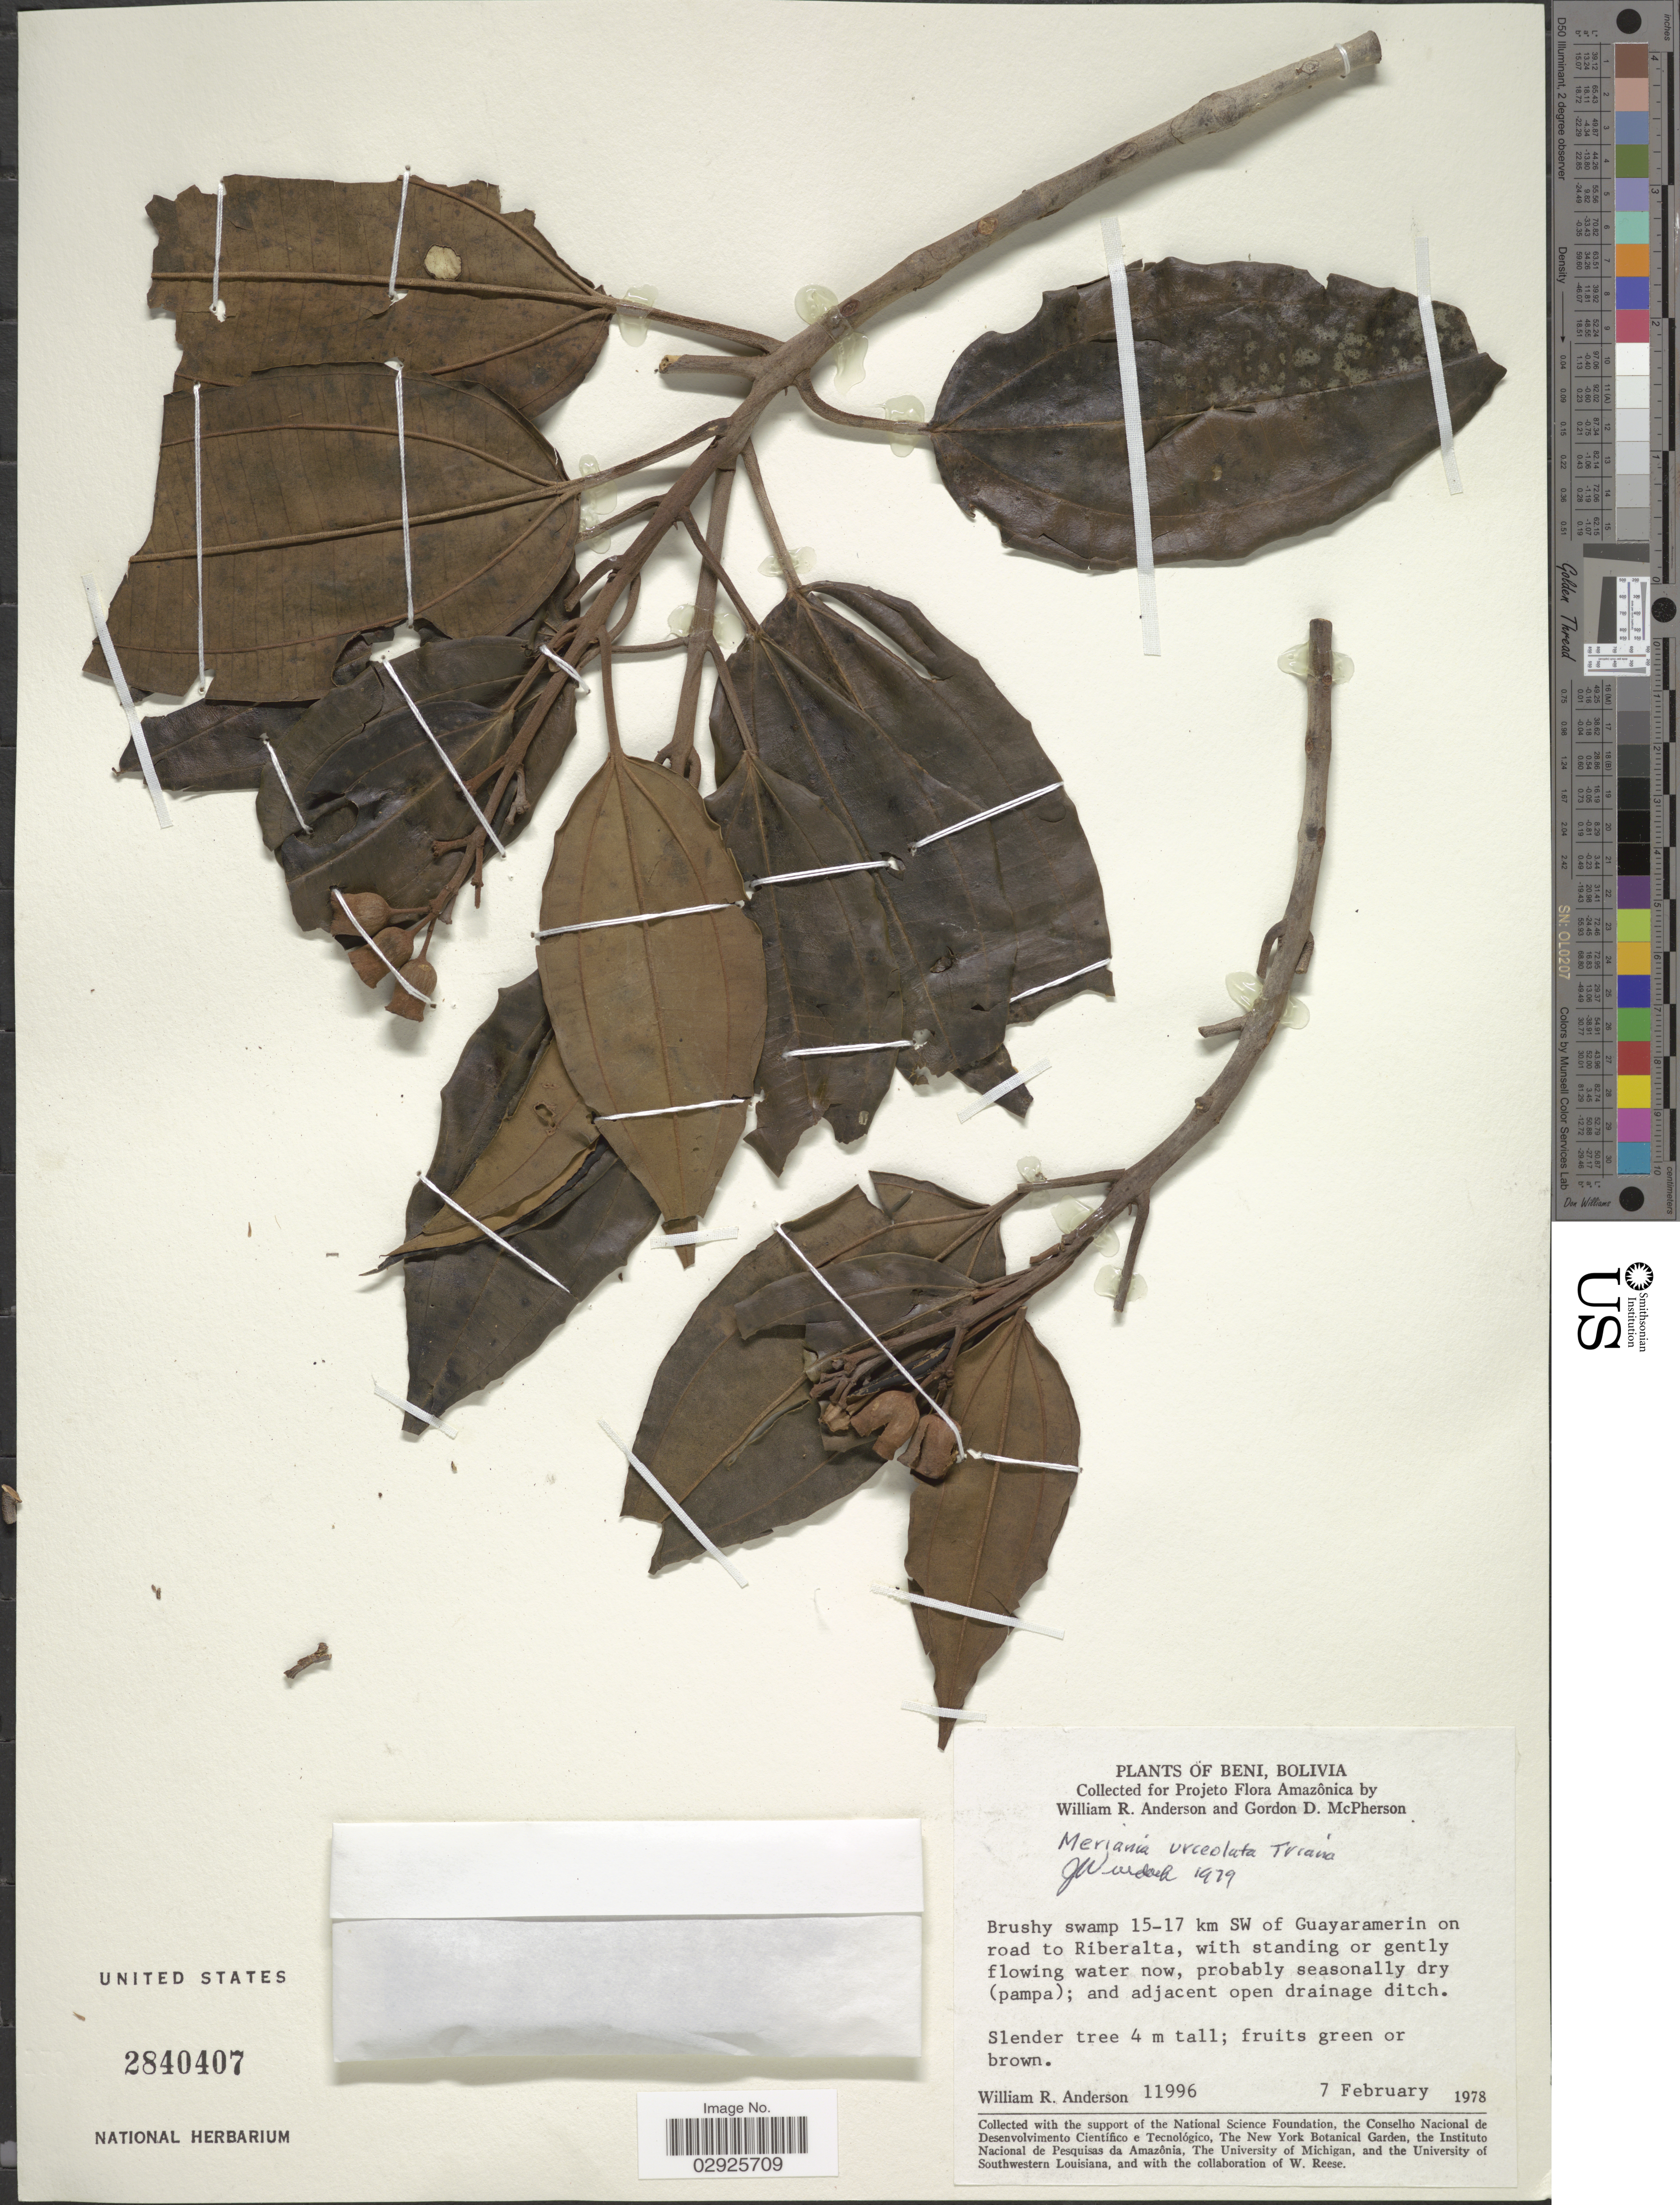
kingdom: Plantae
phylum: Tracheophyta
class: Magnoliopsida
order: Myrtales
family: Melastomataceae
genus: Meriania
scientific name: Meriania urceolata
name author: Triana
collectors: W. R. Anderson & G. D. McPherson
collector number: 11996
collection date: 1978-02-07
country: Bolivia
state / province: Beni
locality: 15-17 km SW of Guayaramerin on road to Riberalta.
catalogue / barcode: US 2840407